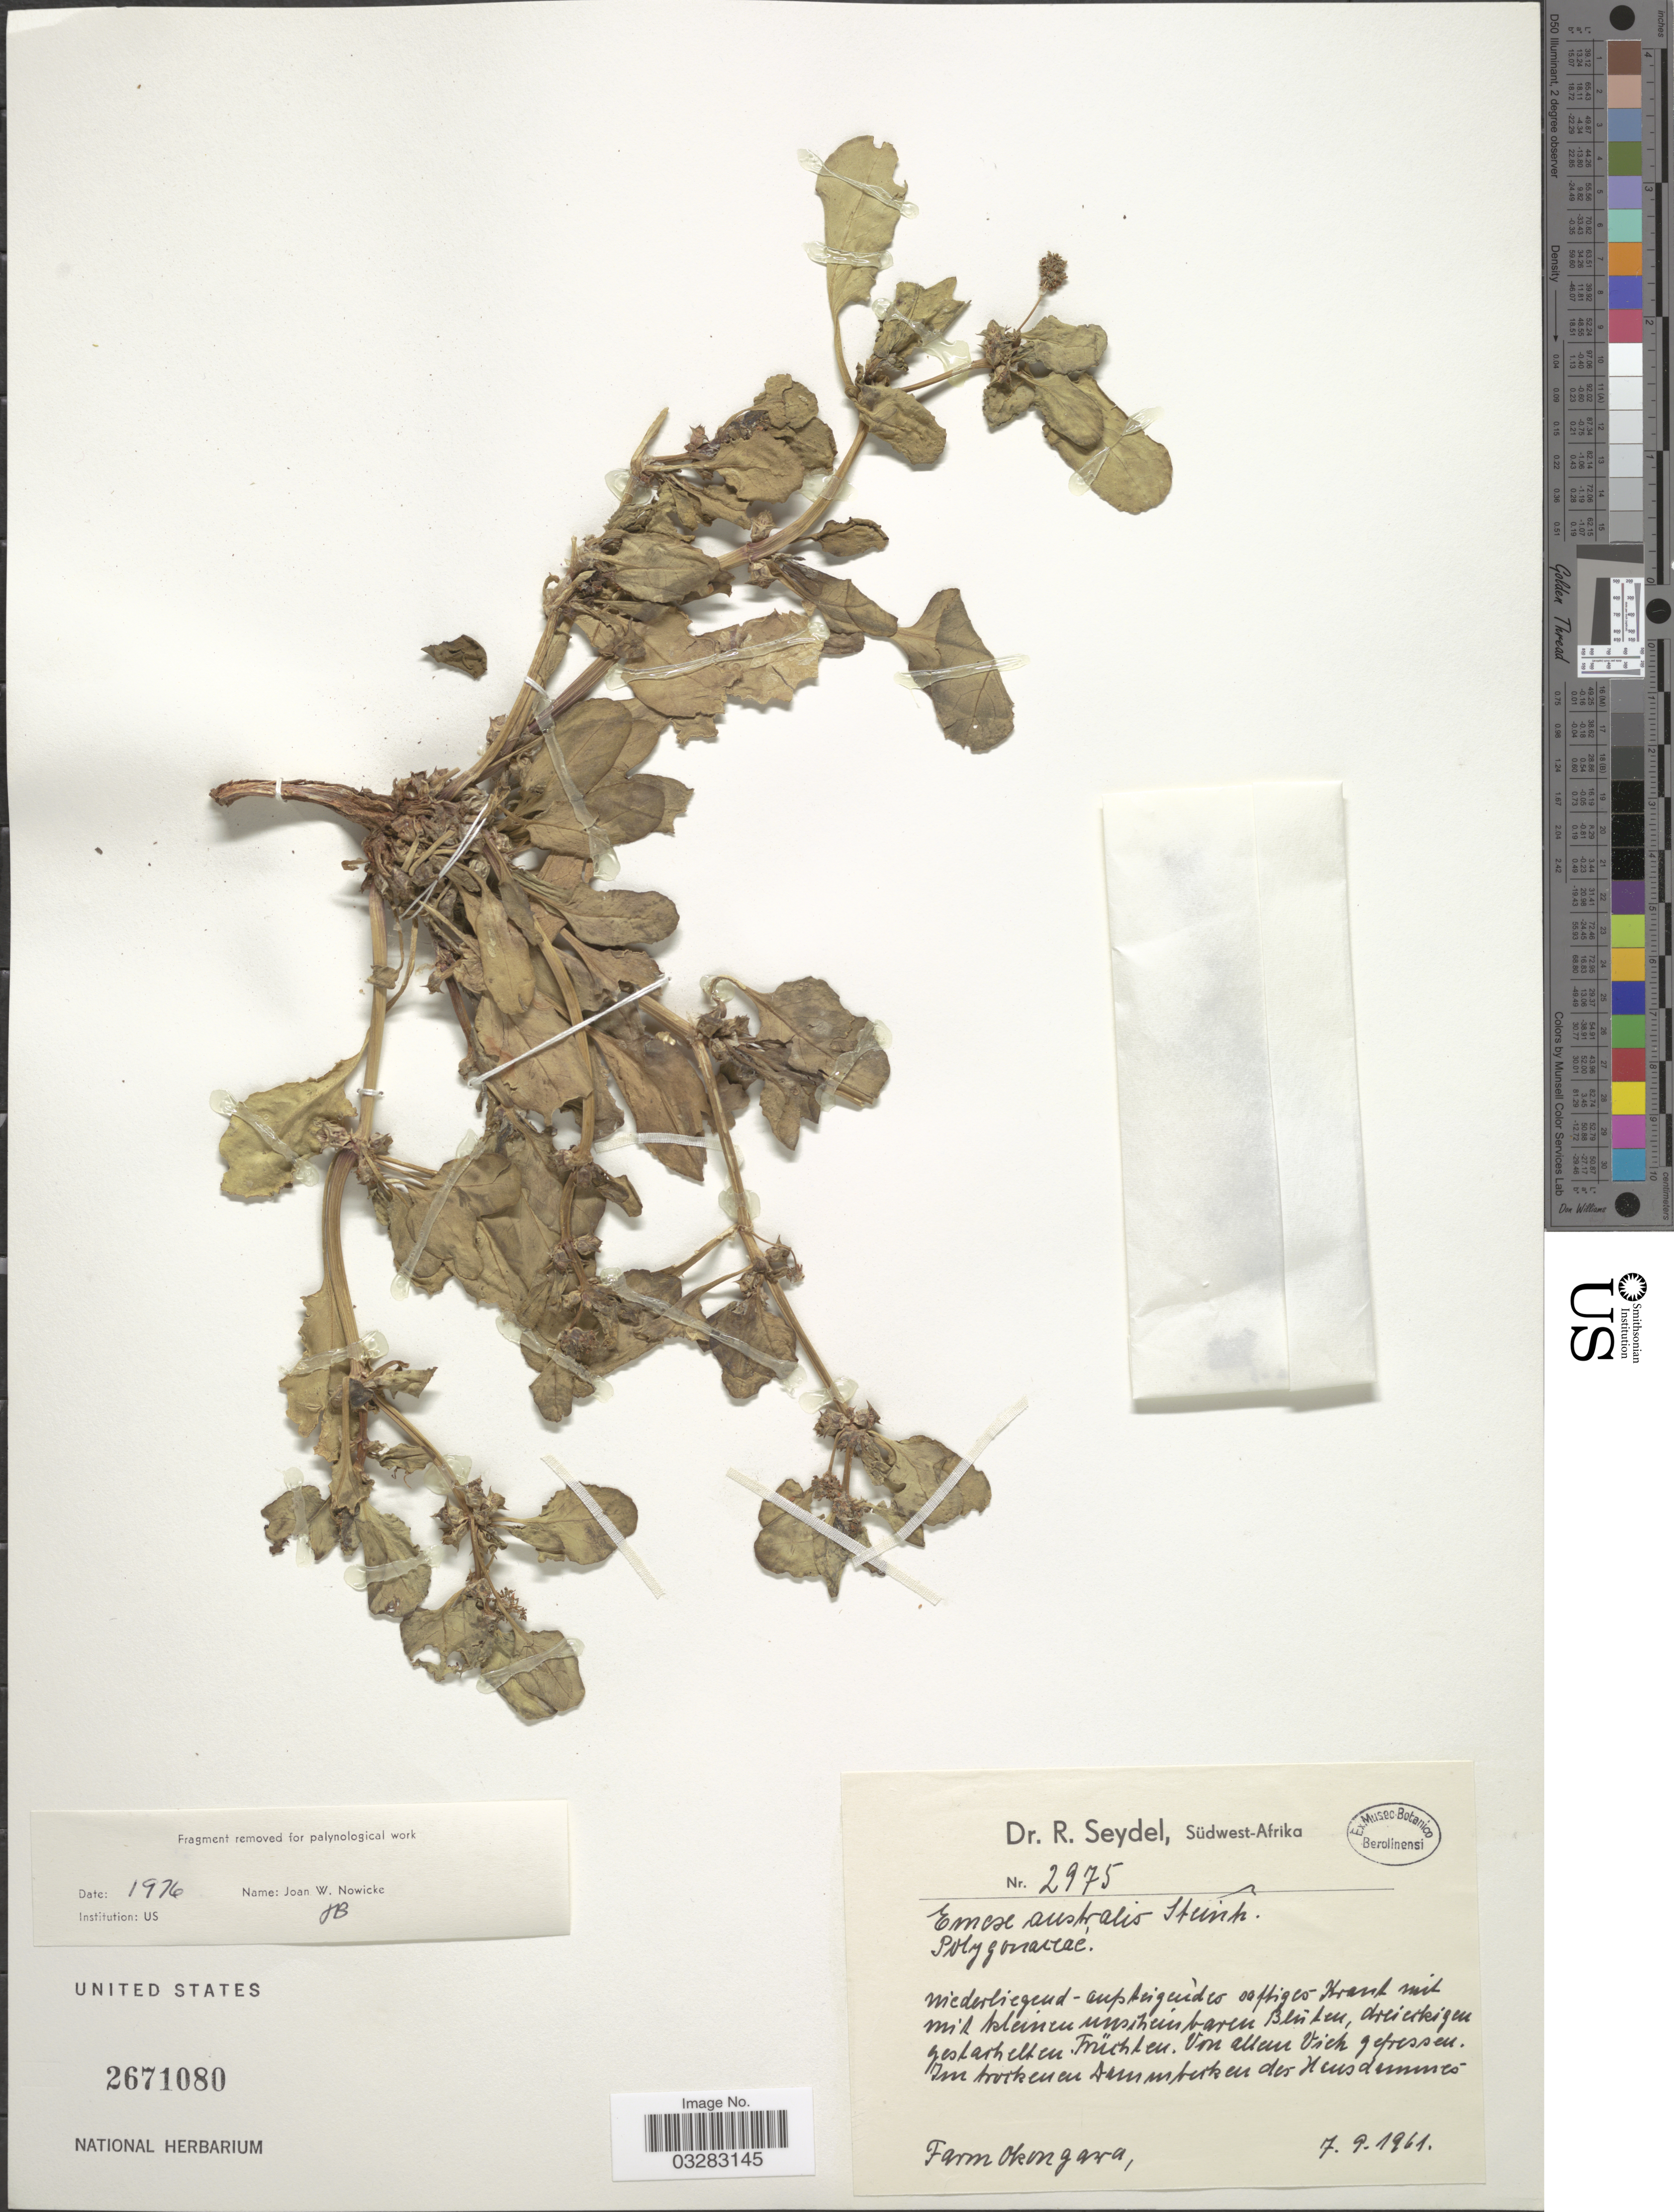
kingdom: Plantae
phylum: Tracheophyta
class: Magnoliopsida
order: Caryophyllales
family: Polygonaceae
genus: Rumex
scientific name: Rumex hypogaeus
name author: T.M. Schust. & Reveal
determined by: Strong, Mark T., (BOT), Smithsonian Institution - National Museum of Natural History (UNITED STATES)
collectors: R. Seydel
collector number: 2975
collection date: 1961-09-07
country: Namibia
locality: Südwest-Afrika. Farm Okongawa.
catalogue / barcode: US 2671080